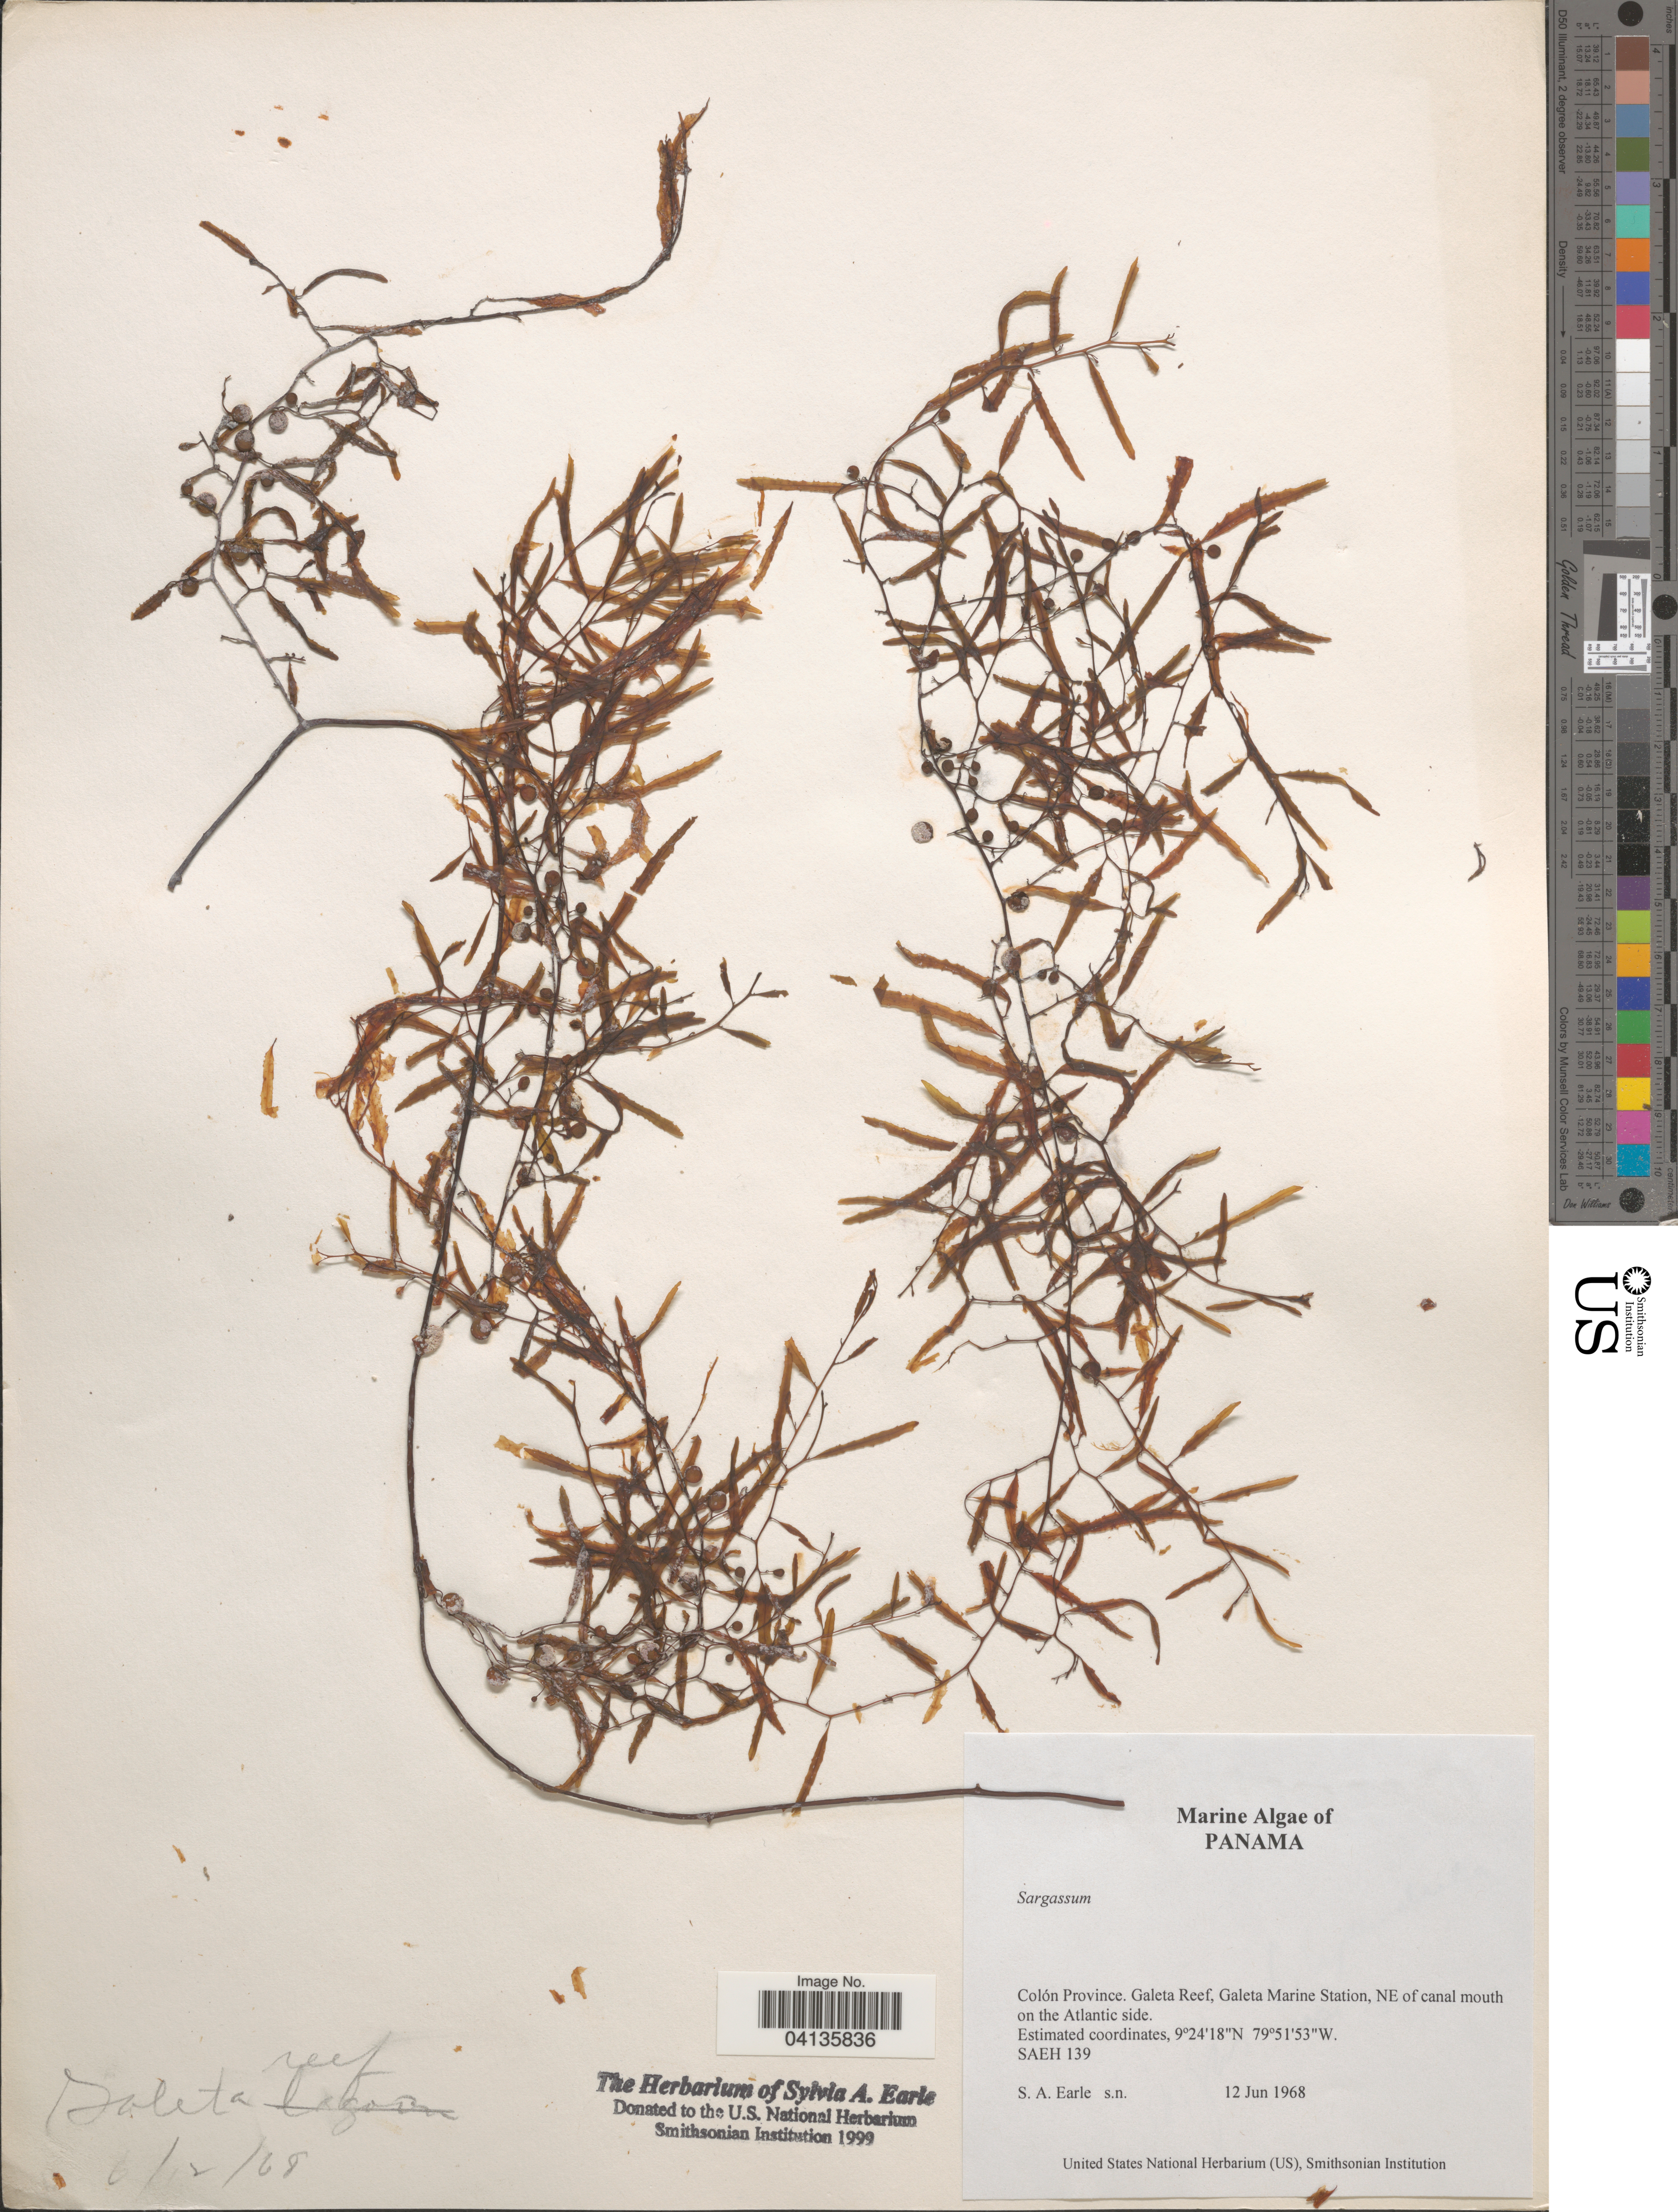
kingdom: Chromista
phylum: Ochrophyta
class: Phaeophyceae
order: Fucales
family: Sargassaceae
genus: Sargassum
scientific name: Sargassum sp.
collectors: S. A. Earle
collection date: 1968-06-12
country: Panama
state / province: Colón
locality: Galeta Reef, Galeta Marine Station, NE of canal mouth on the Atlantic side. SAEH 139.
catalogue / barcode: US 238664